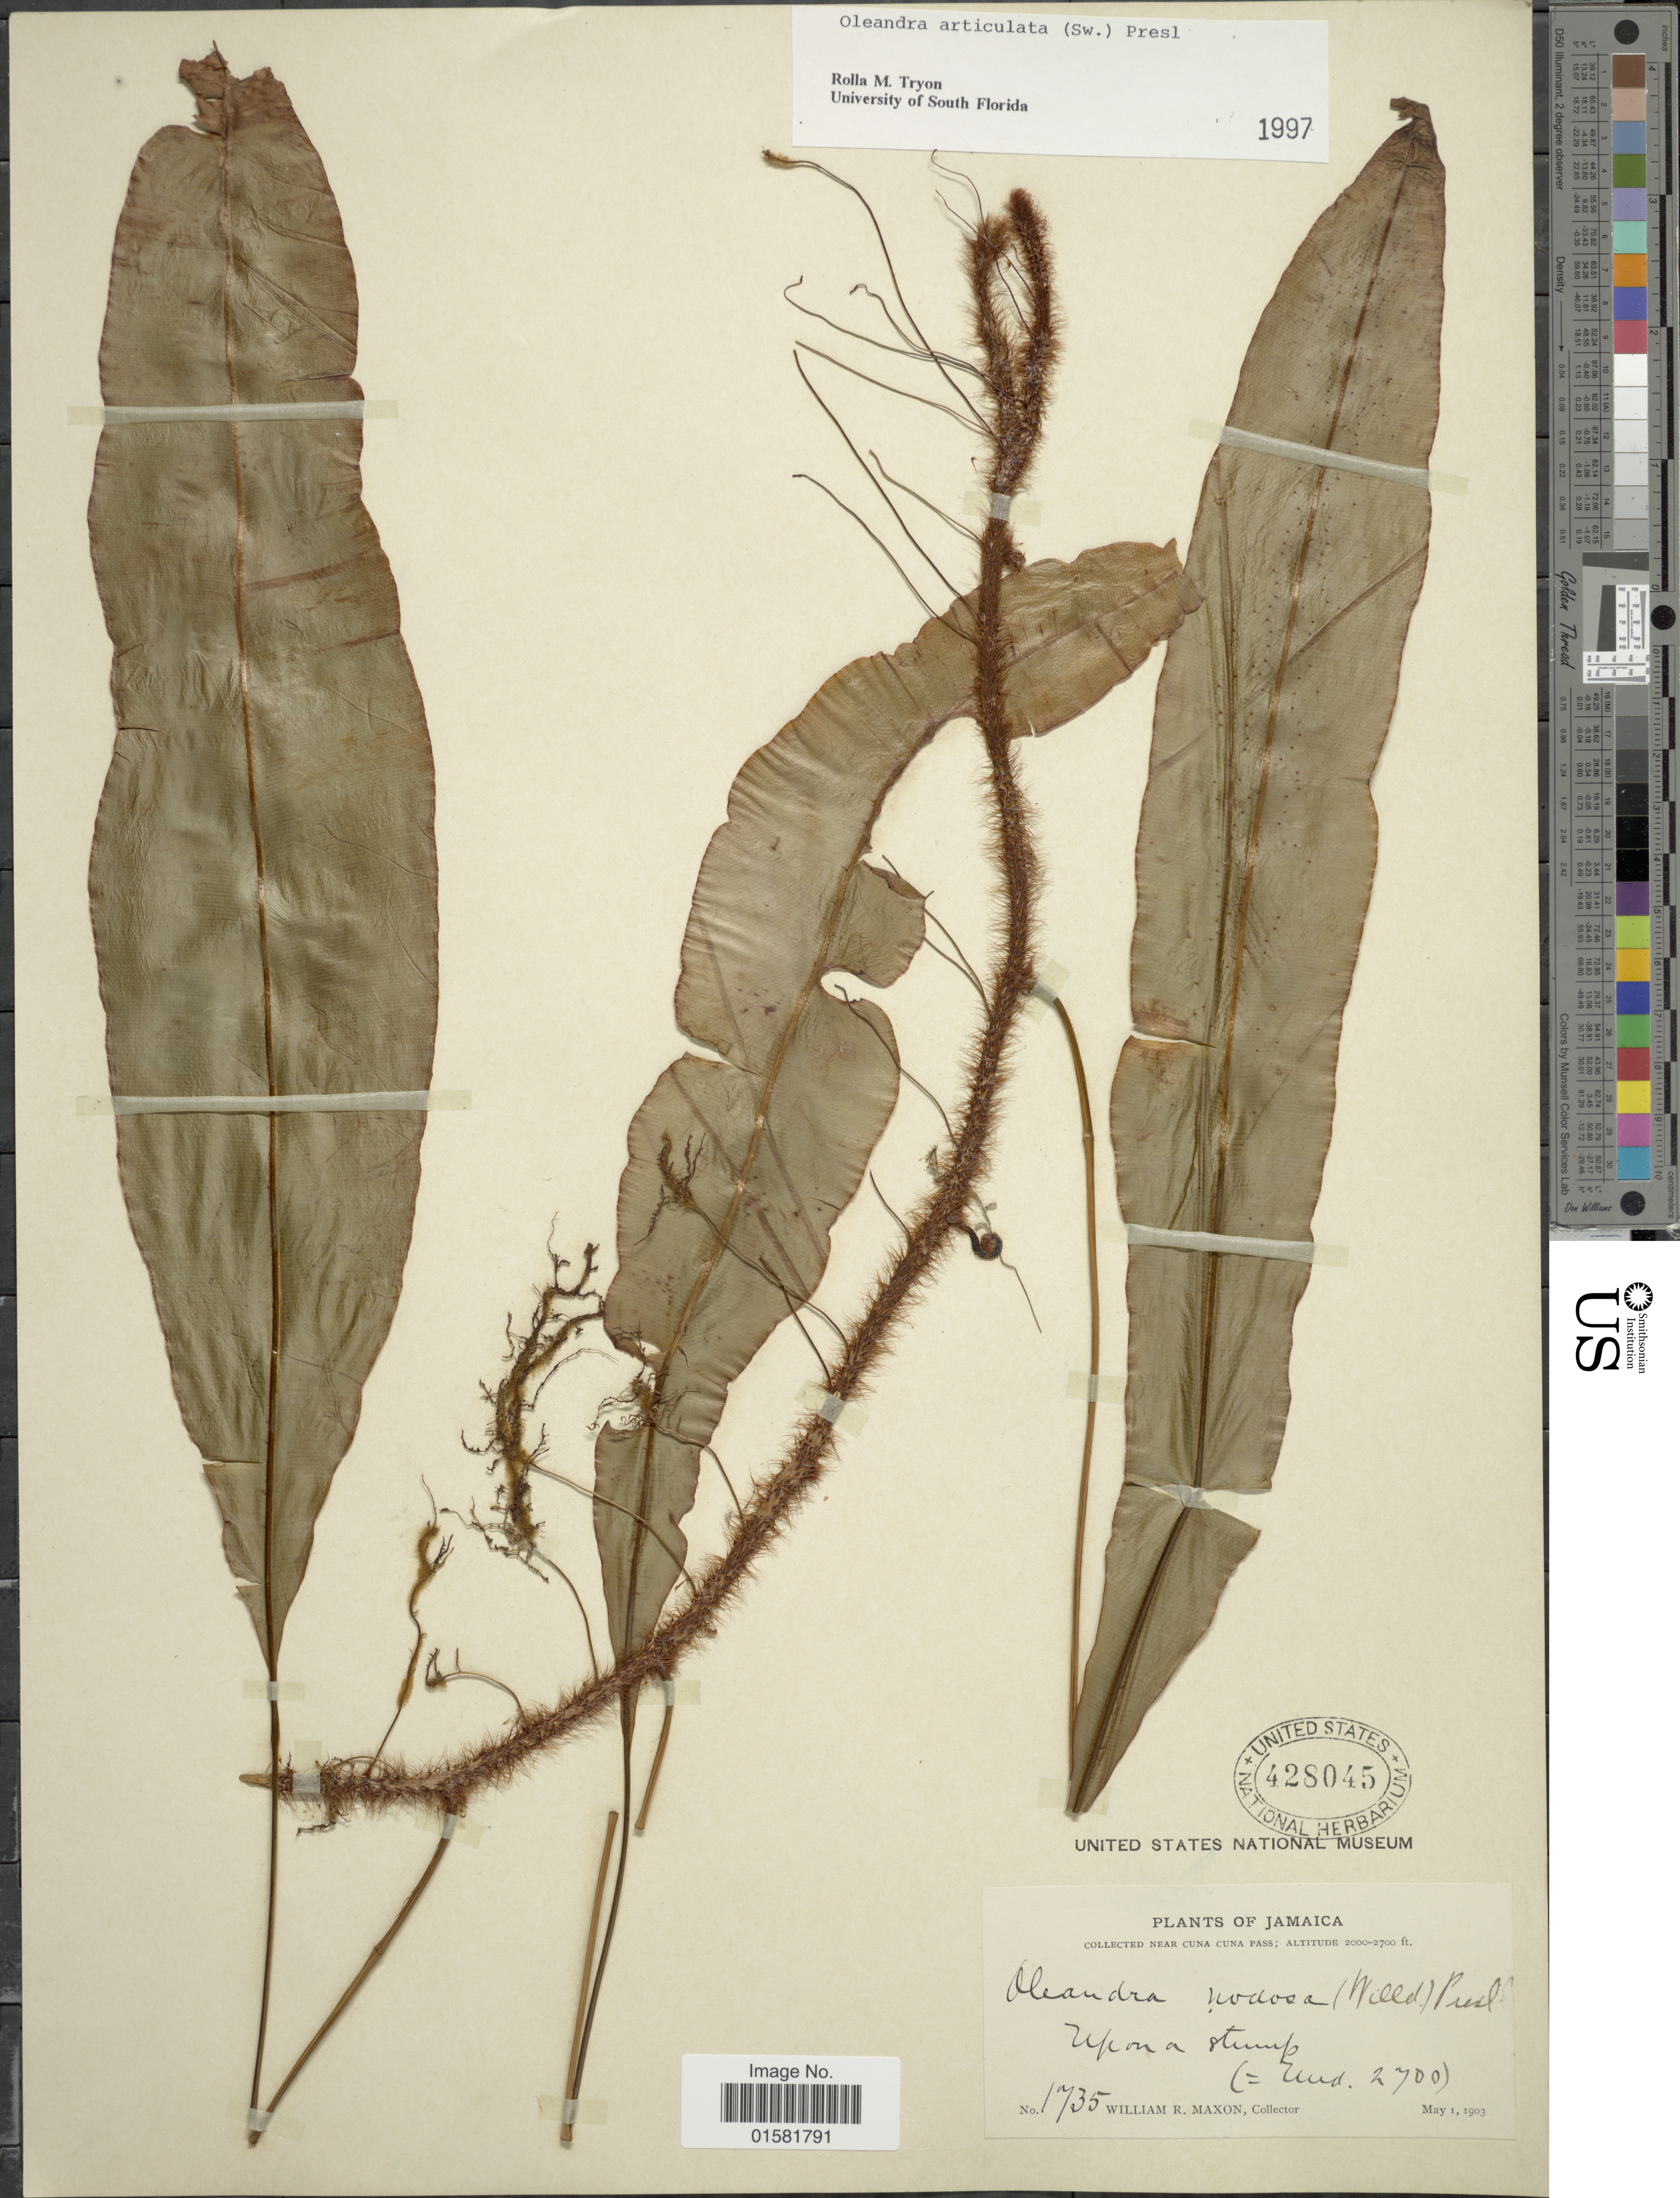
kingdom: Plantae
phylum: Tracheophyta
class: Polypodiopsida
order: Polypodiales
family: Oleandraceae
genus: Oleandra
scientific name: Oleandra articulata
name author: (Sw.) C. Presl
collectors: W. R. Maxon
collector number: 1735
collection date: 1903-05-01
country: Jamaica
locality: Jamaica, near Cuna Cuna pass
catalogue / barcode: US 428045